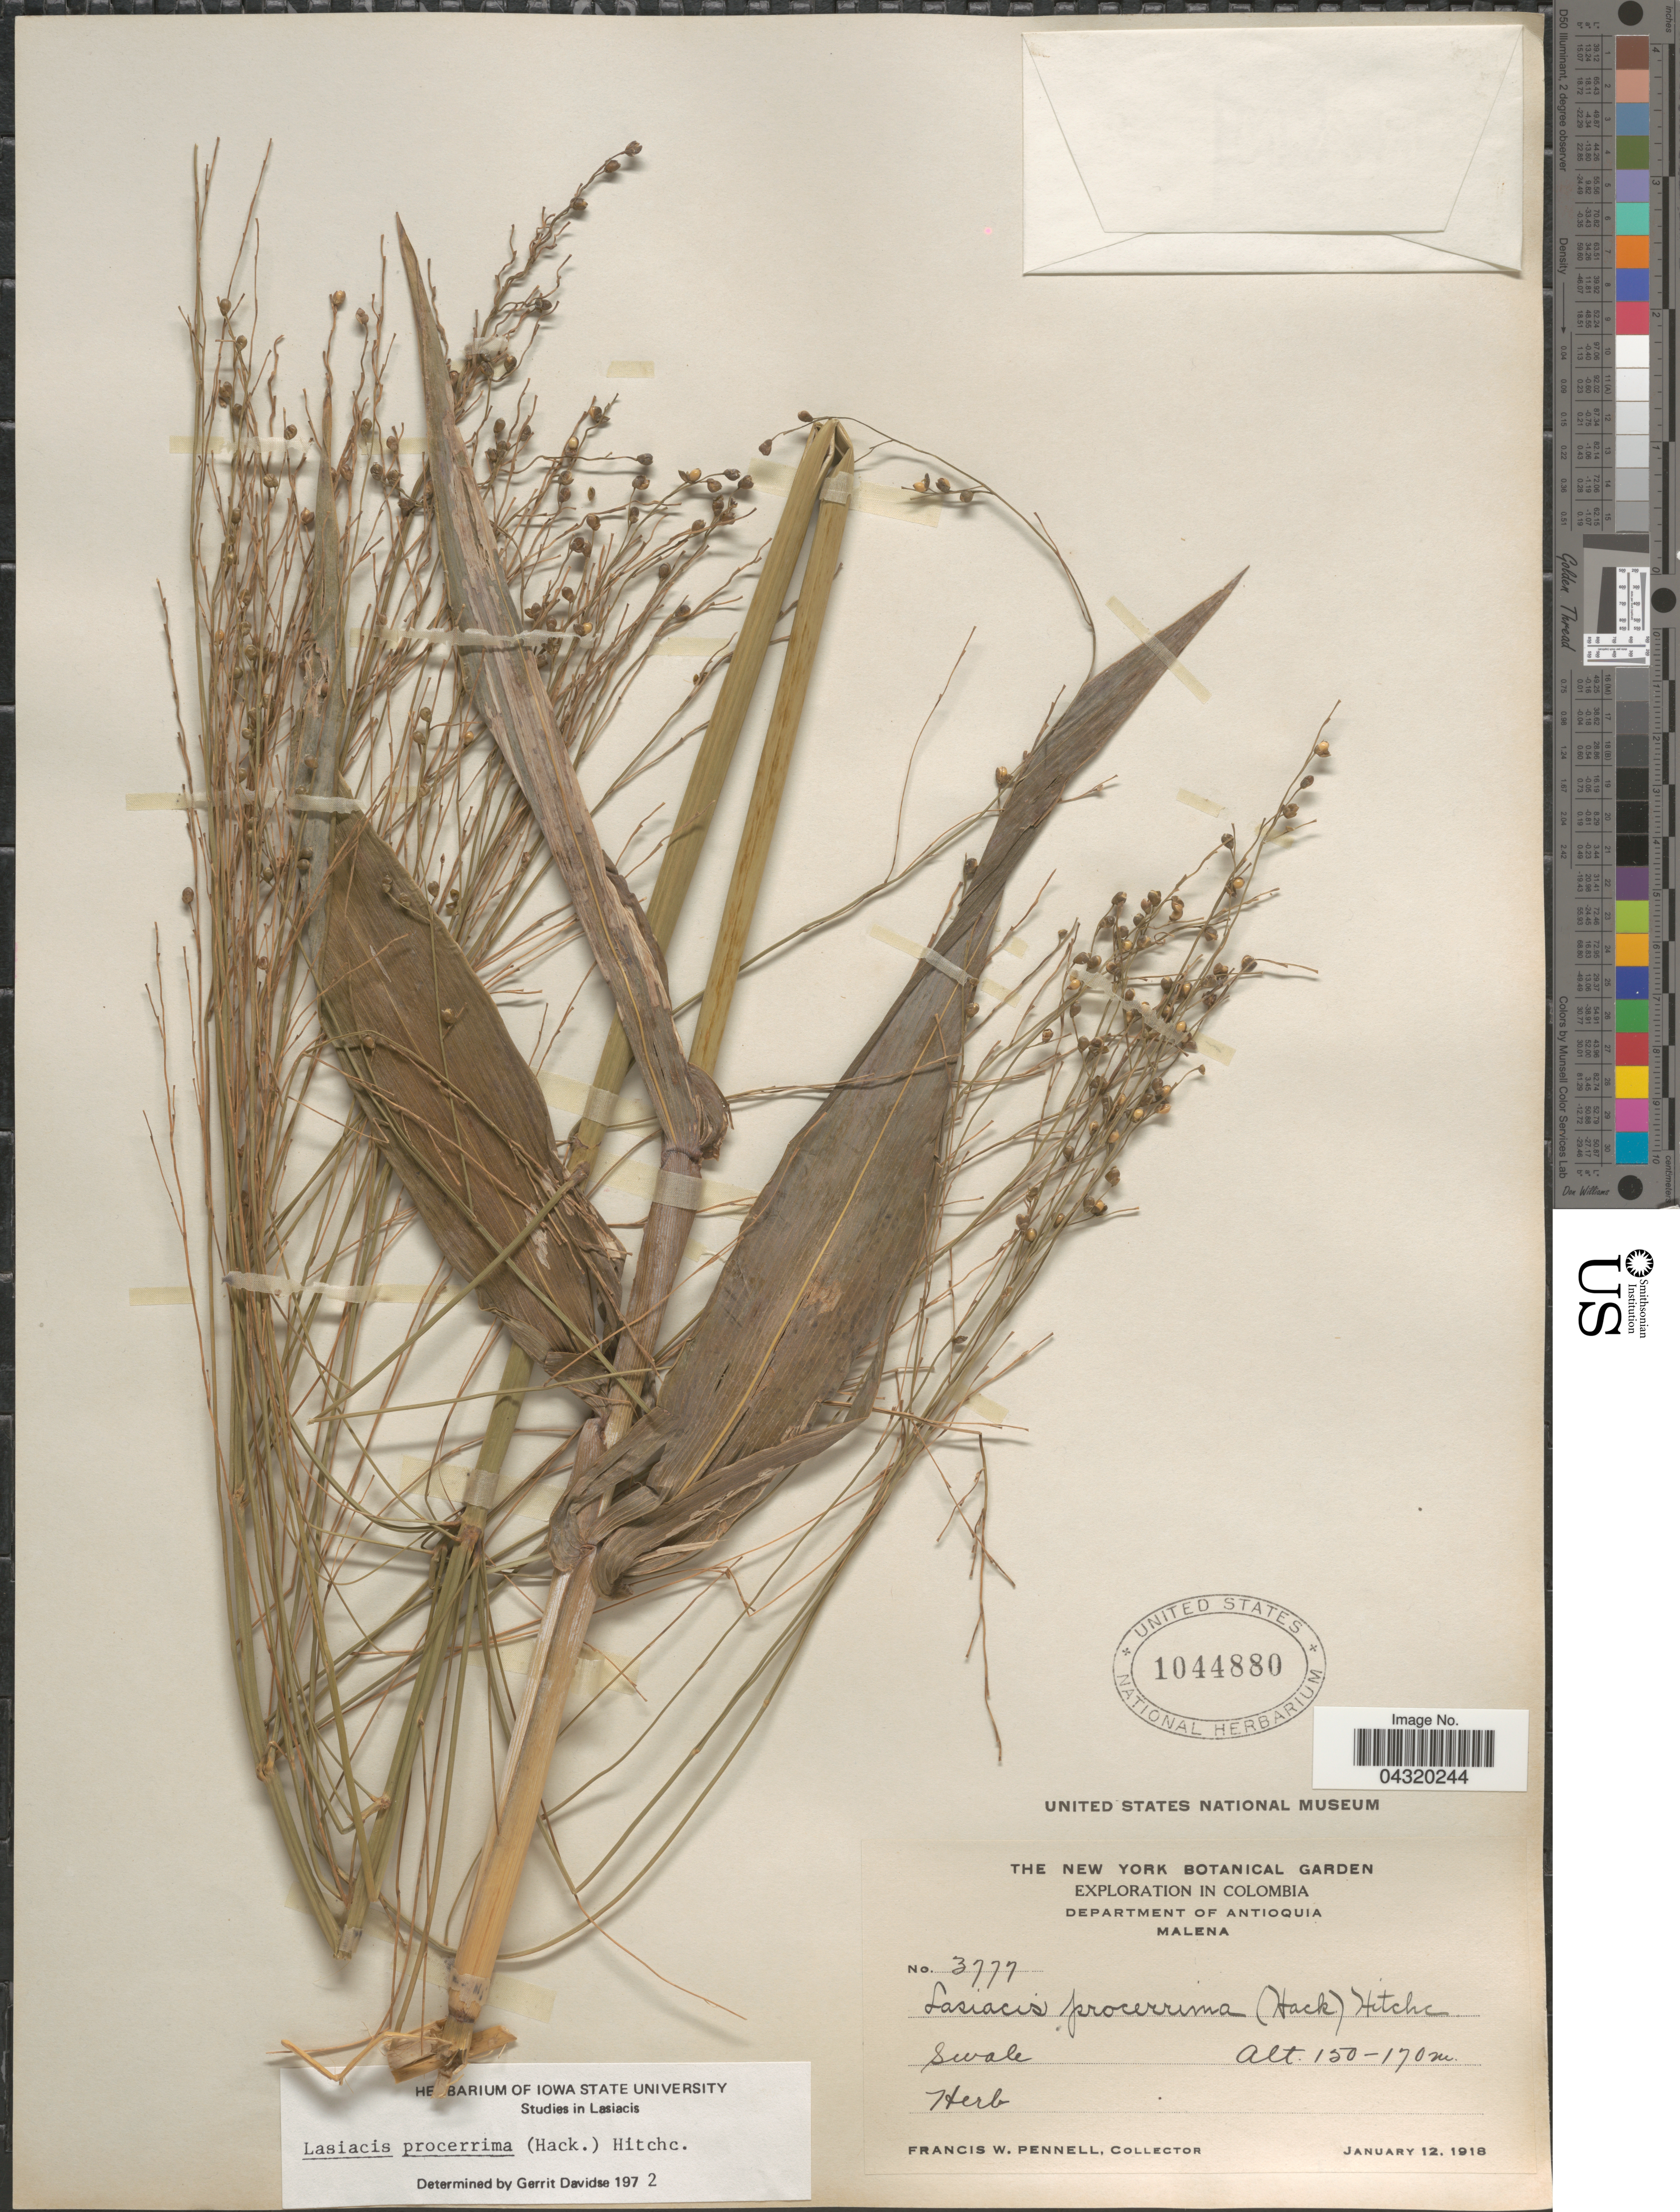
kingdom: Plantae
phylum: Tracheophyta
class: Liliopsida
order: Poales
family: Poaceae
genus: Lasiacis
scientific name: Lasiacis procerrima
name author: (Hack.) Hitchc.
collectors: F. W. Pennell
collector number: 3777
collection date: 1918-01-12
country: Colombia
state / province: Antioquia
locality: Exploration in Colombia. Department of Antioquia. Malena.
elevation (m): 150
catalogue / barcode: US 1044880